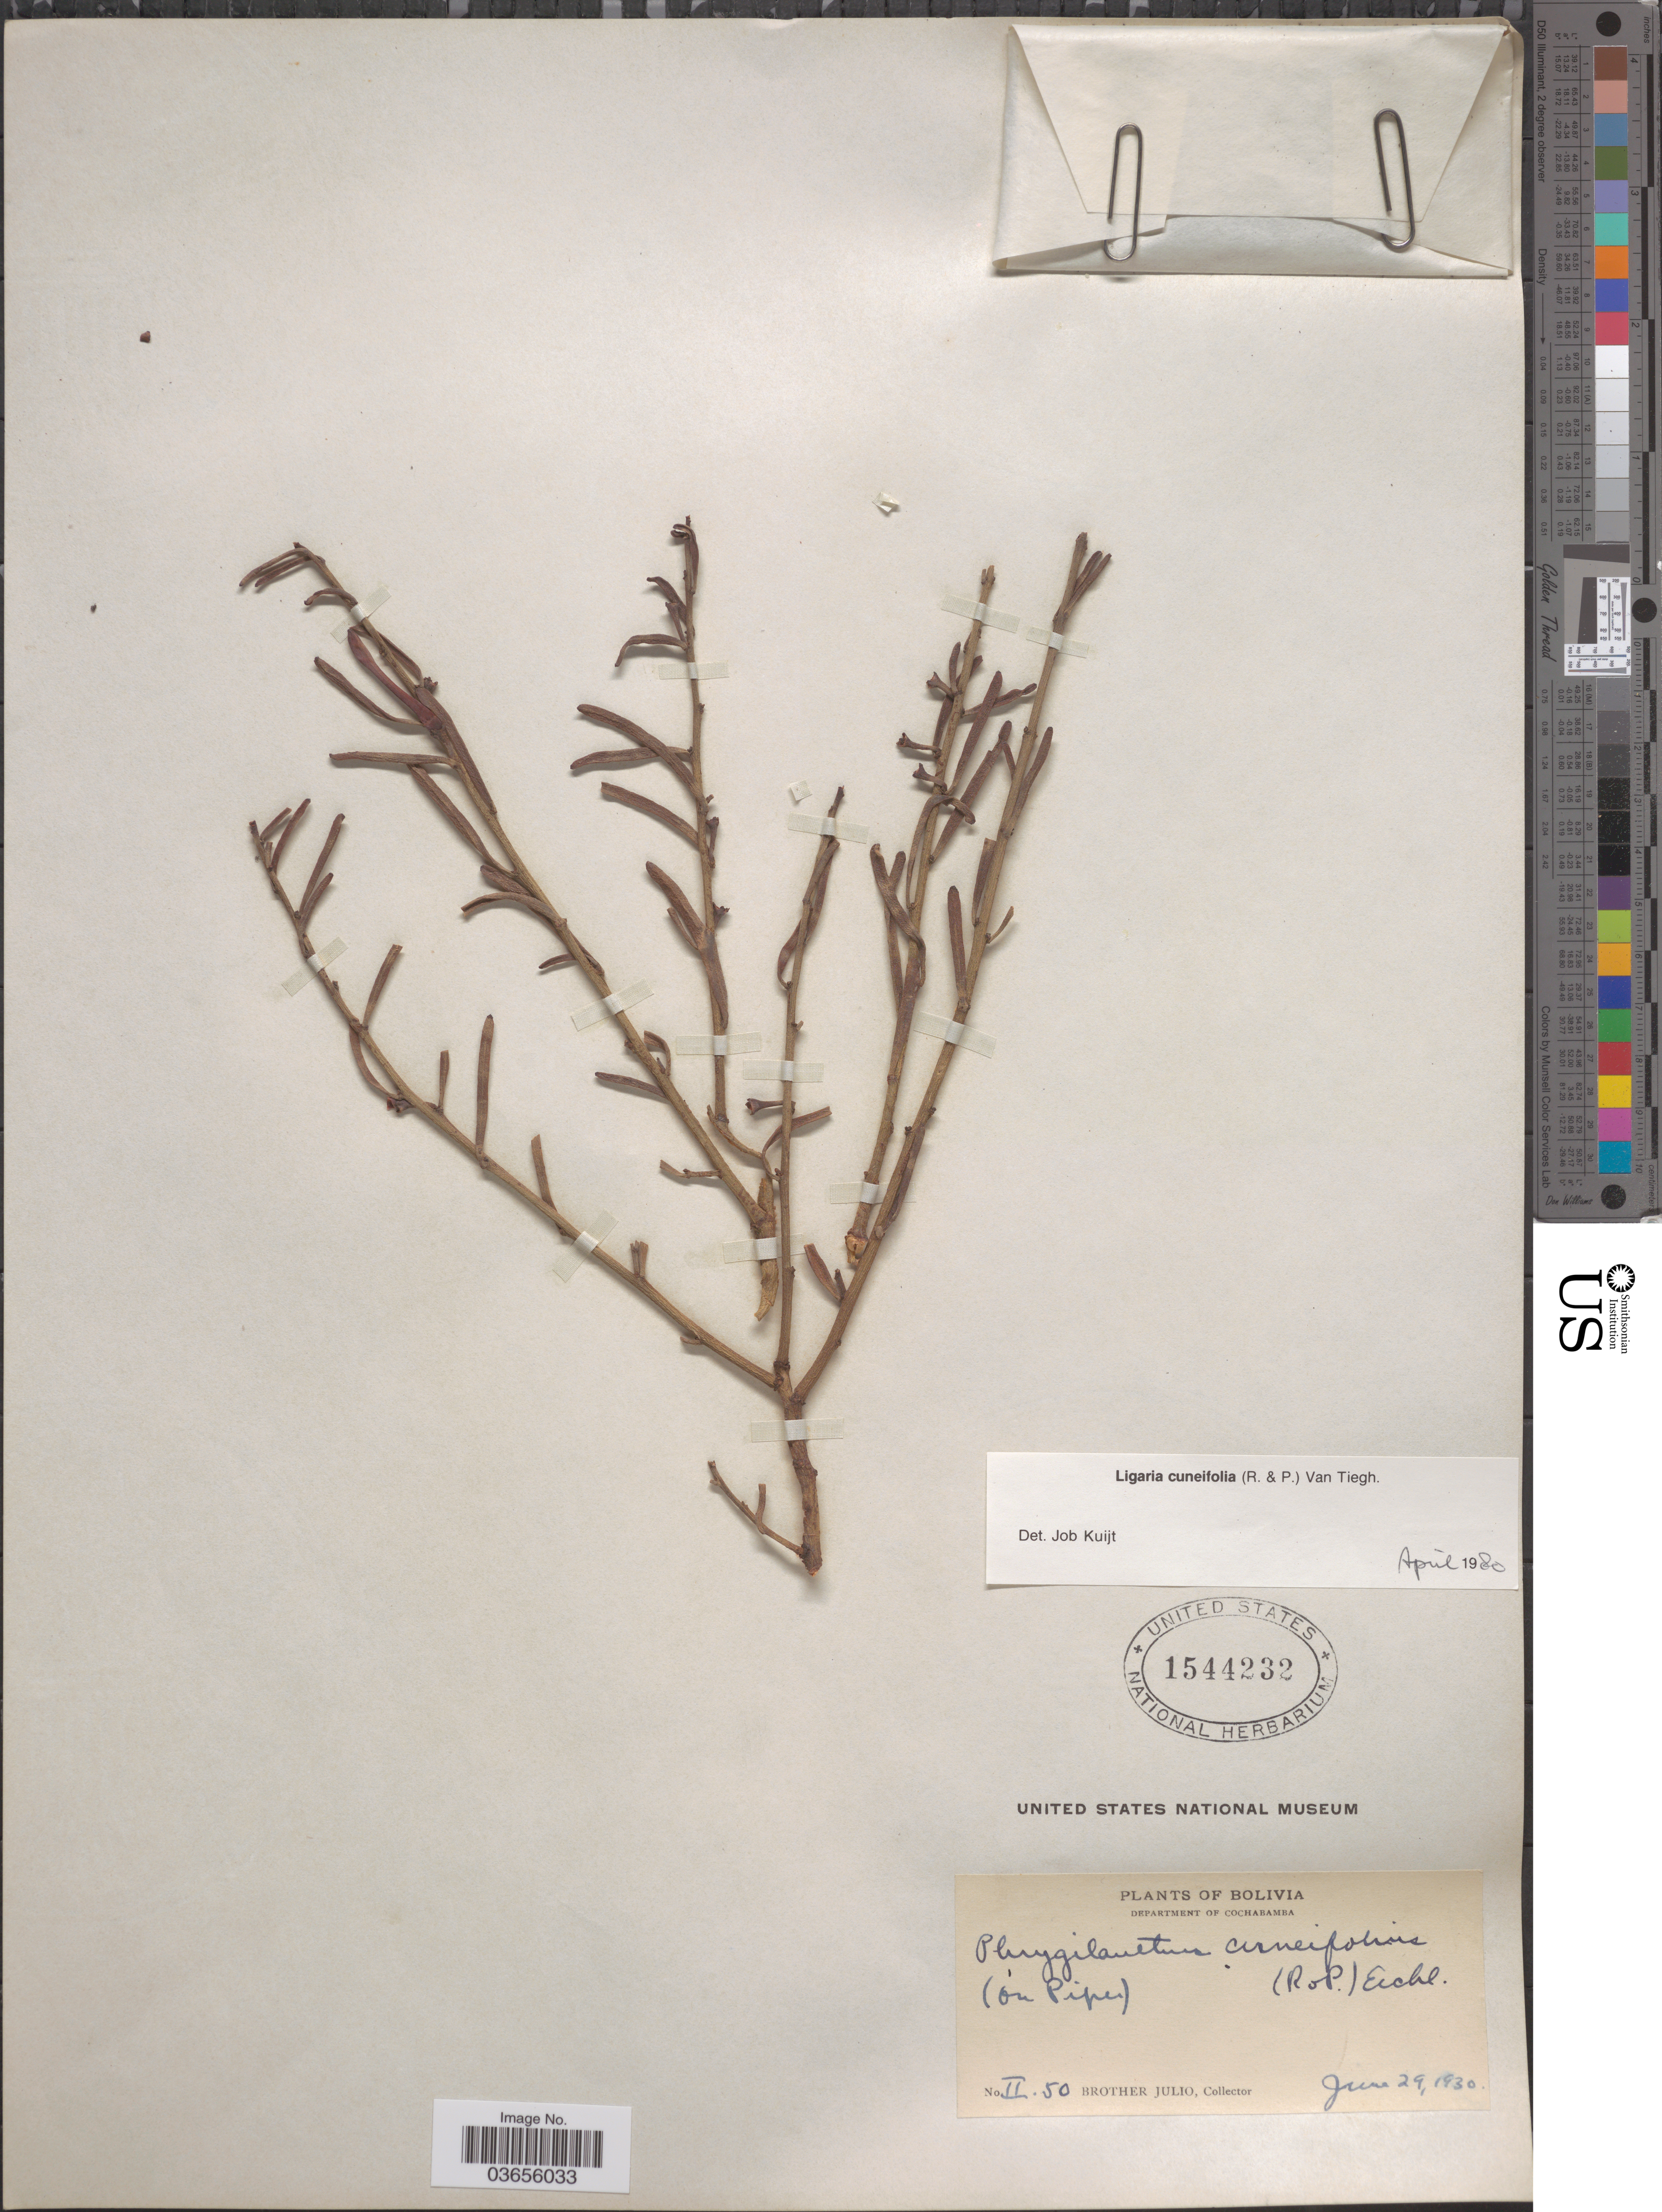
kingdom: Plantae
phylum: Tracheophyta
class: Magnoliopsida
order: Santalales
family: Loranthaceae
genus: Ligaria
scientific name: Ligaria cuneifolia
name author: (Ruiz & Pav.) Tiegh.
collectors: Bro. Julio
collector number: II.50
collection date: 1930-06-29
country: Bolivia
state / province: Cochabamba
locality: Department of Cochabamba.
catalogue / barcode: US 1544232